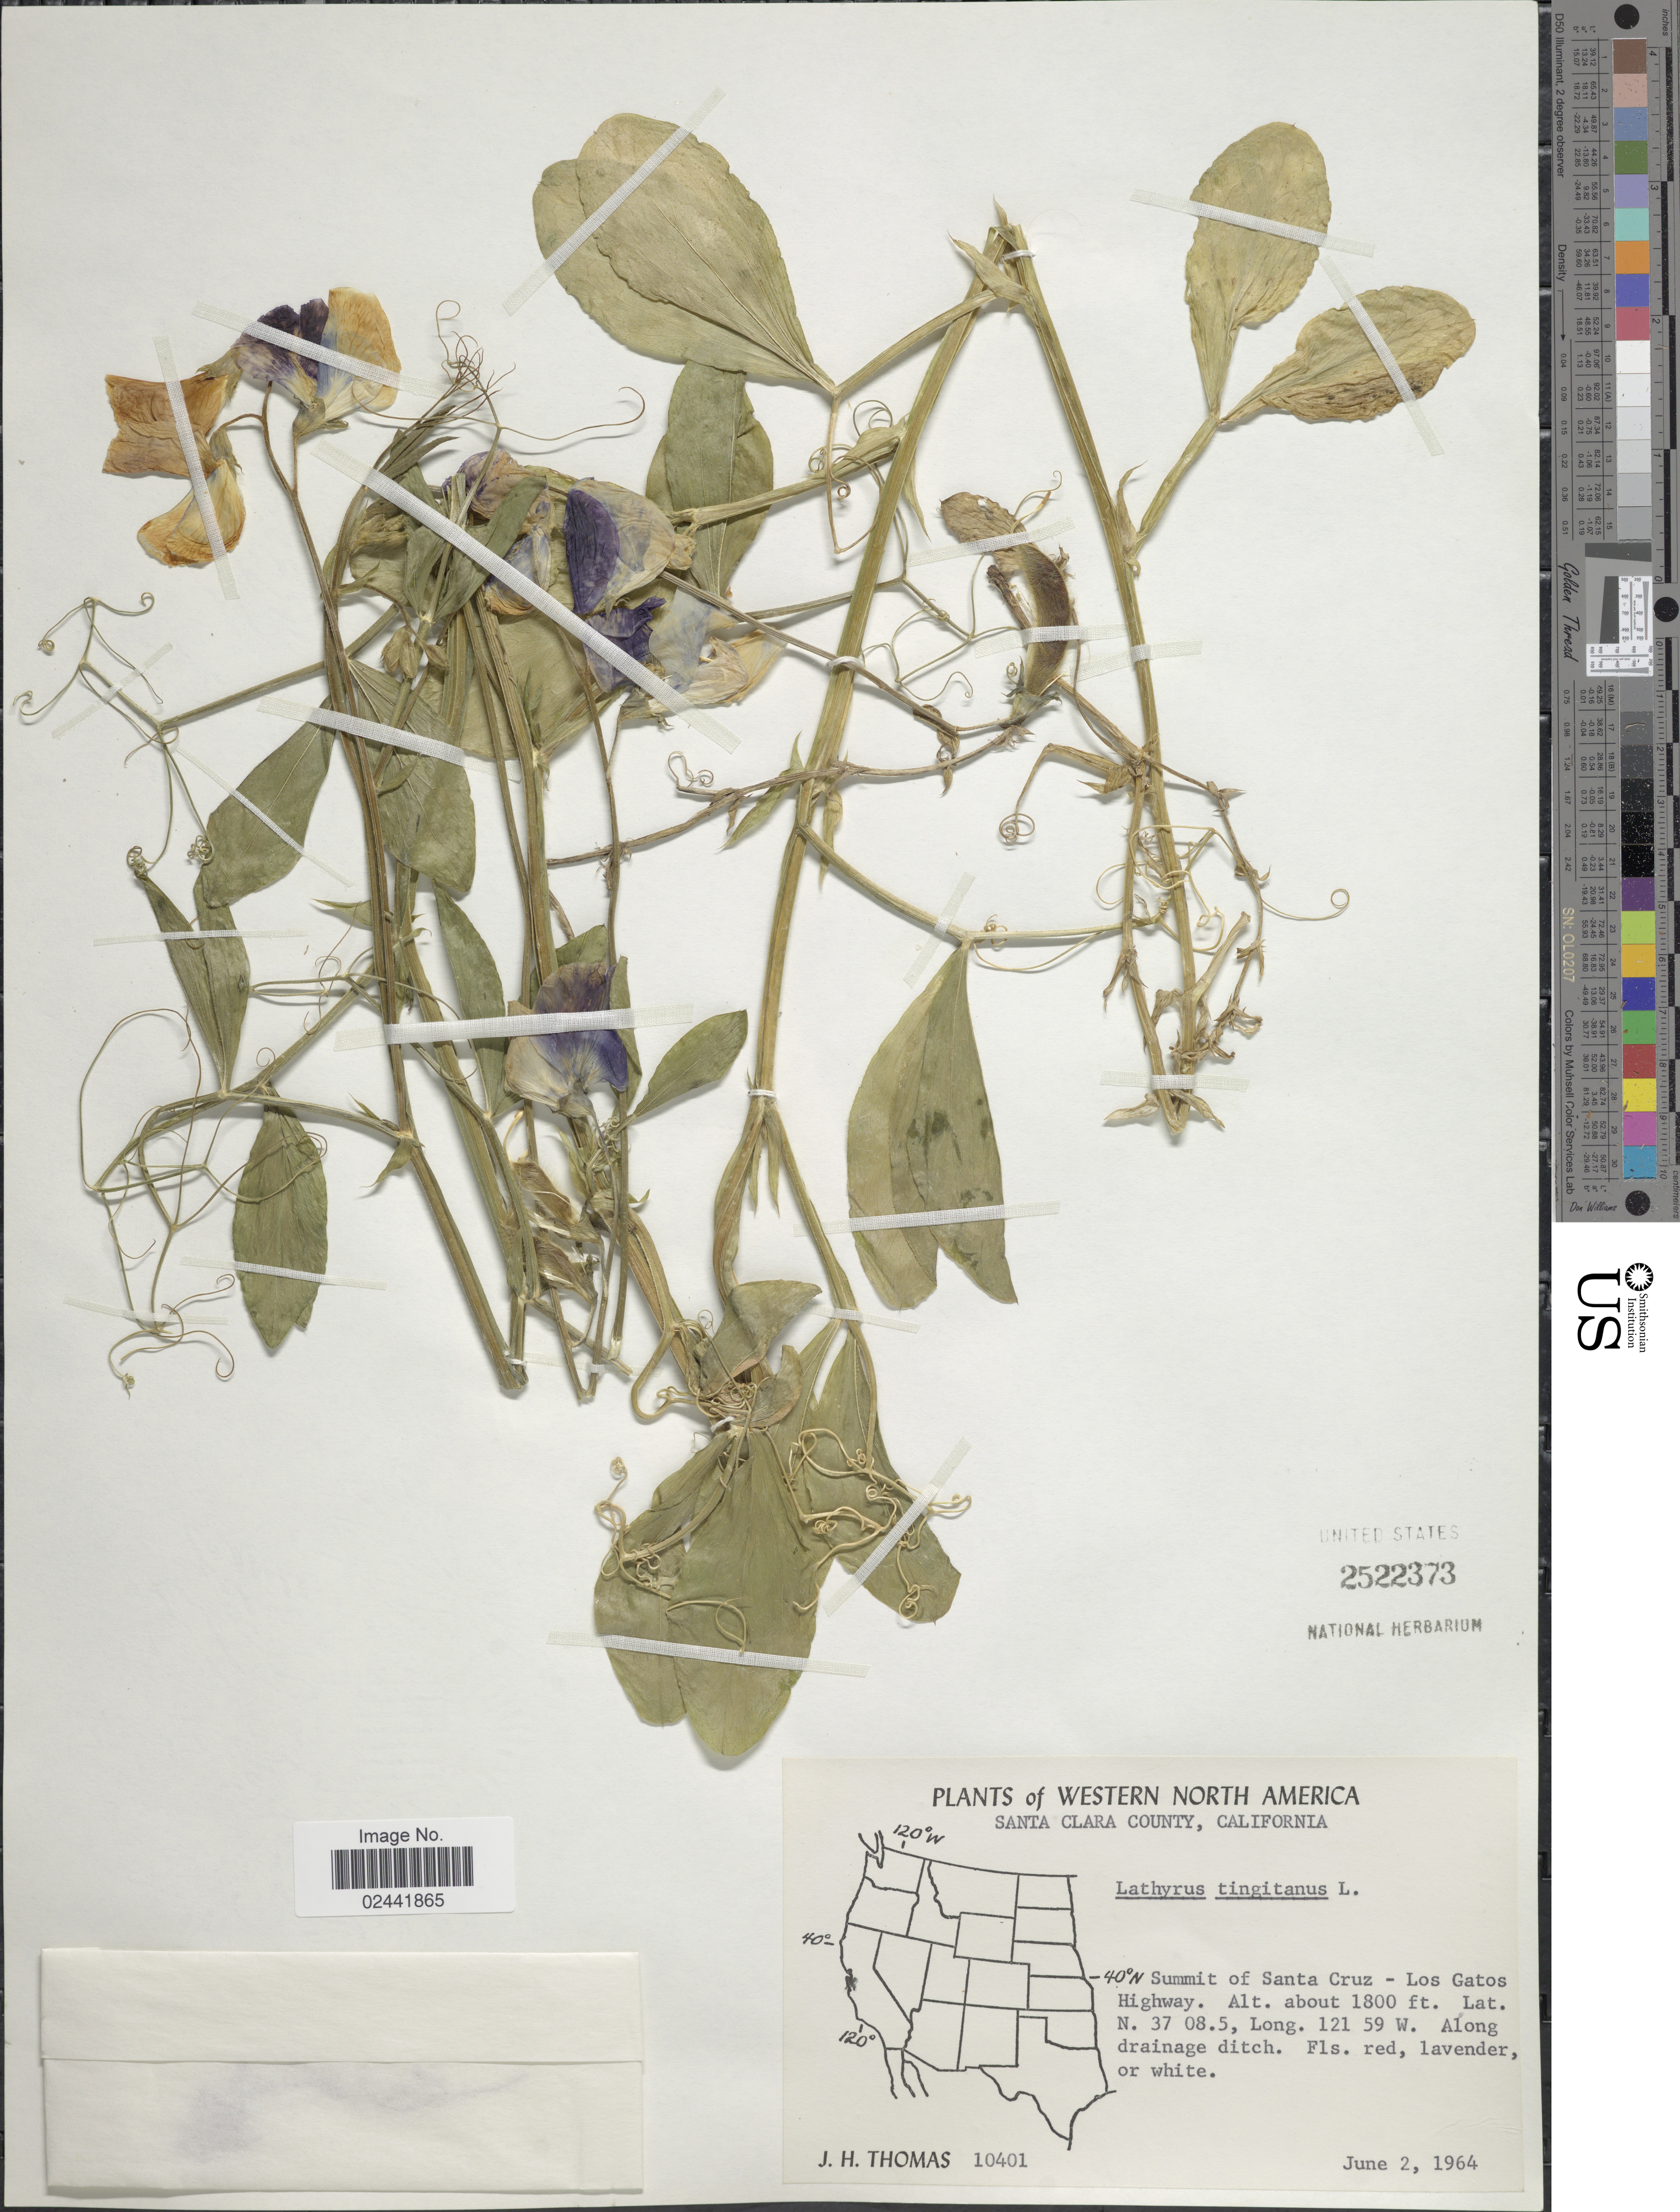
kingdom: Plantae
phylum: Tracheophyta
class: Magnoliopsida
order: Fabales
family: Fabaceae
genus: Lathyrus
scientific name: Lathyrus tingitanus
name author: L.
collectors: J. H. Thomas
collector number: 10401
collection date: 1964-06-02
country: United States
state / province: California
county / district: Santa Clara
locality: Western North America. Santa Clara County. Summit of Santa Cruz - Los Gatos Highway. Along drainage ditch.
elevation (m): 549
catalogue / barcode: US 2522373